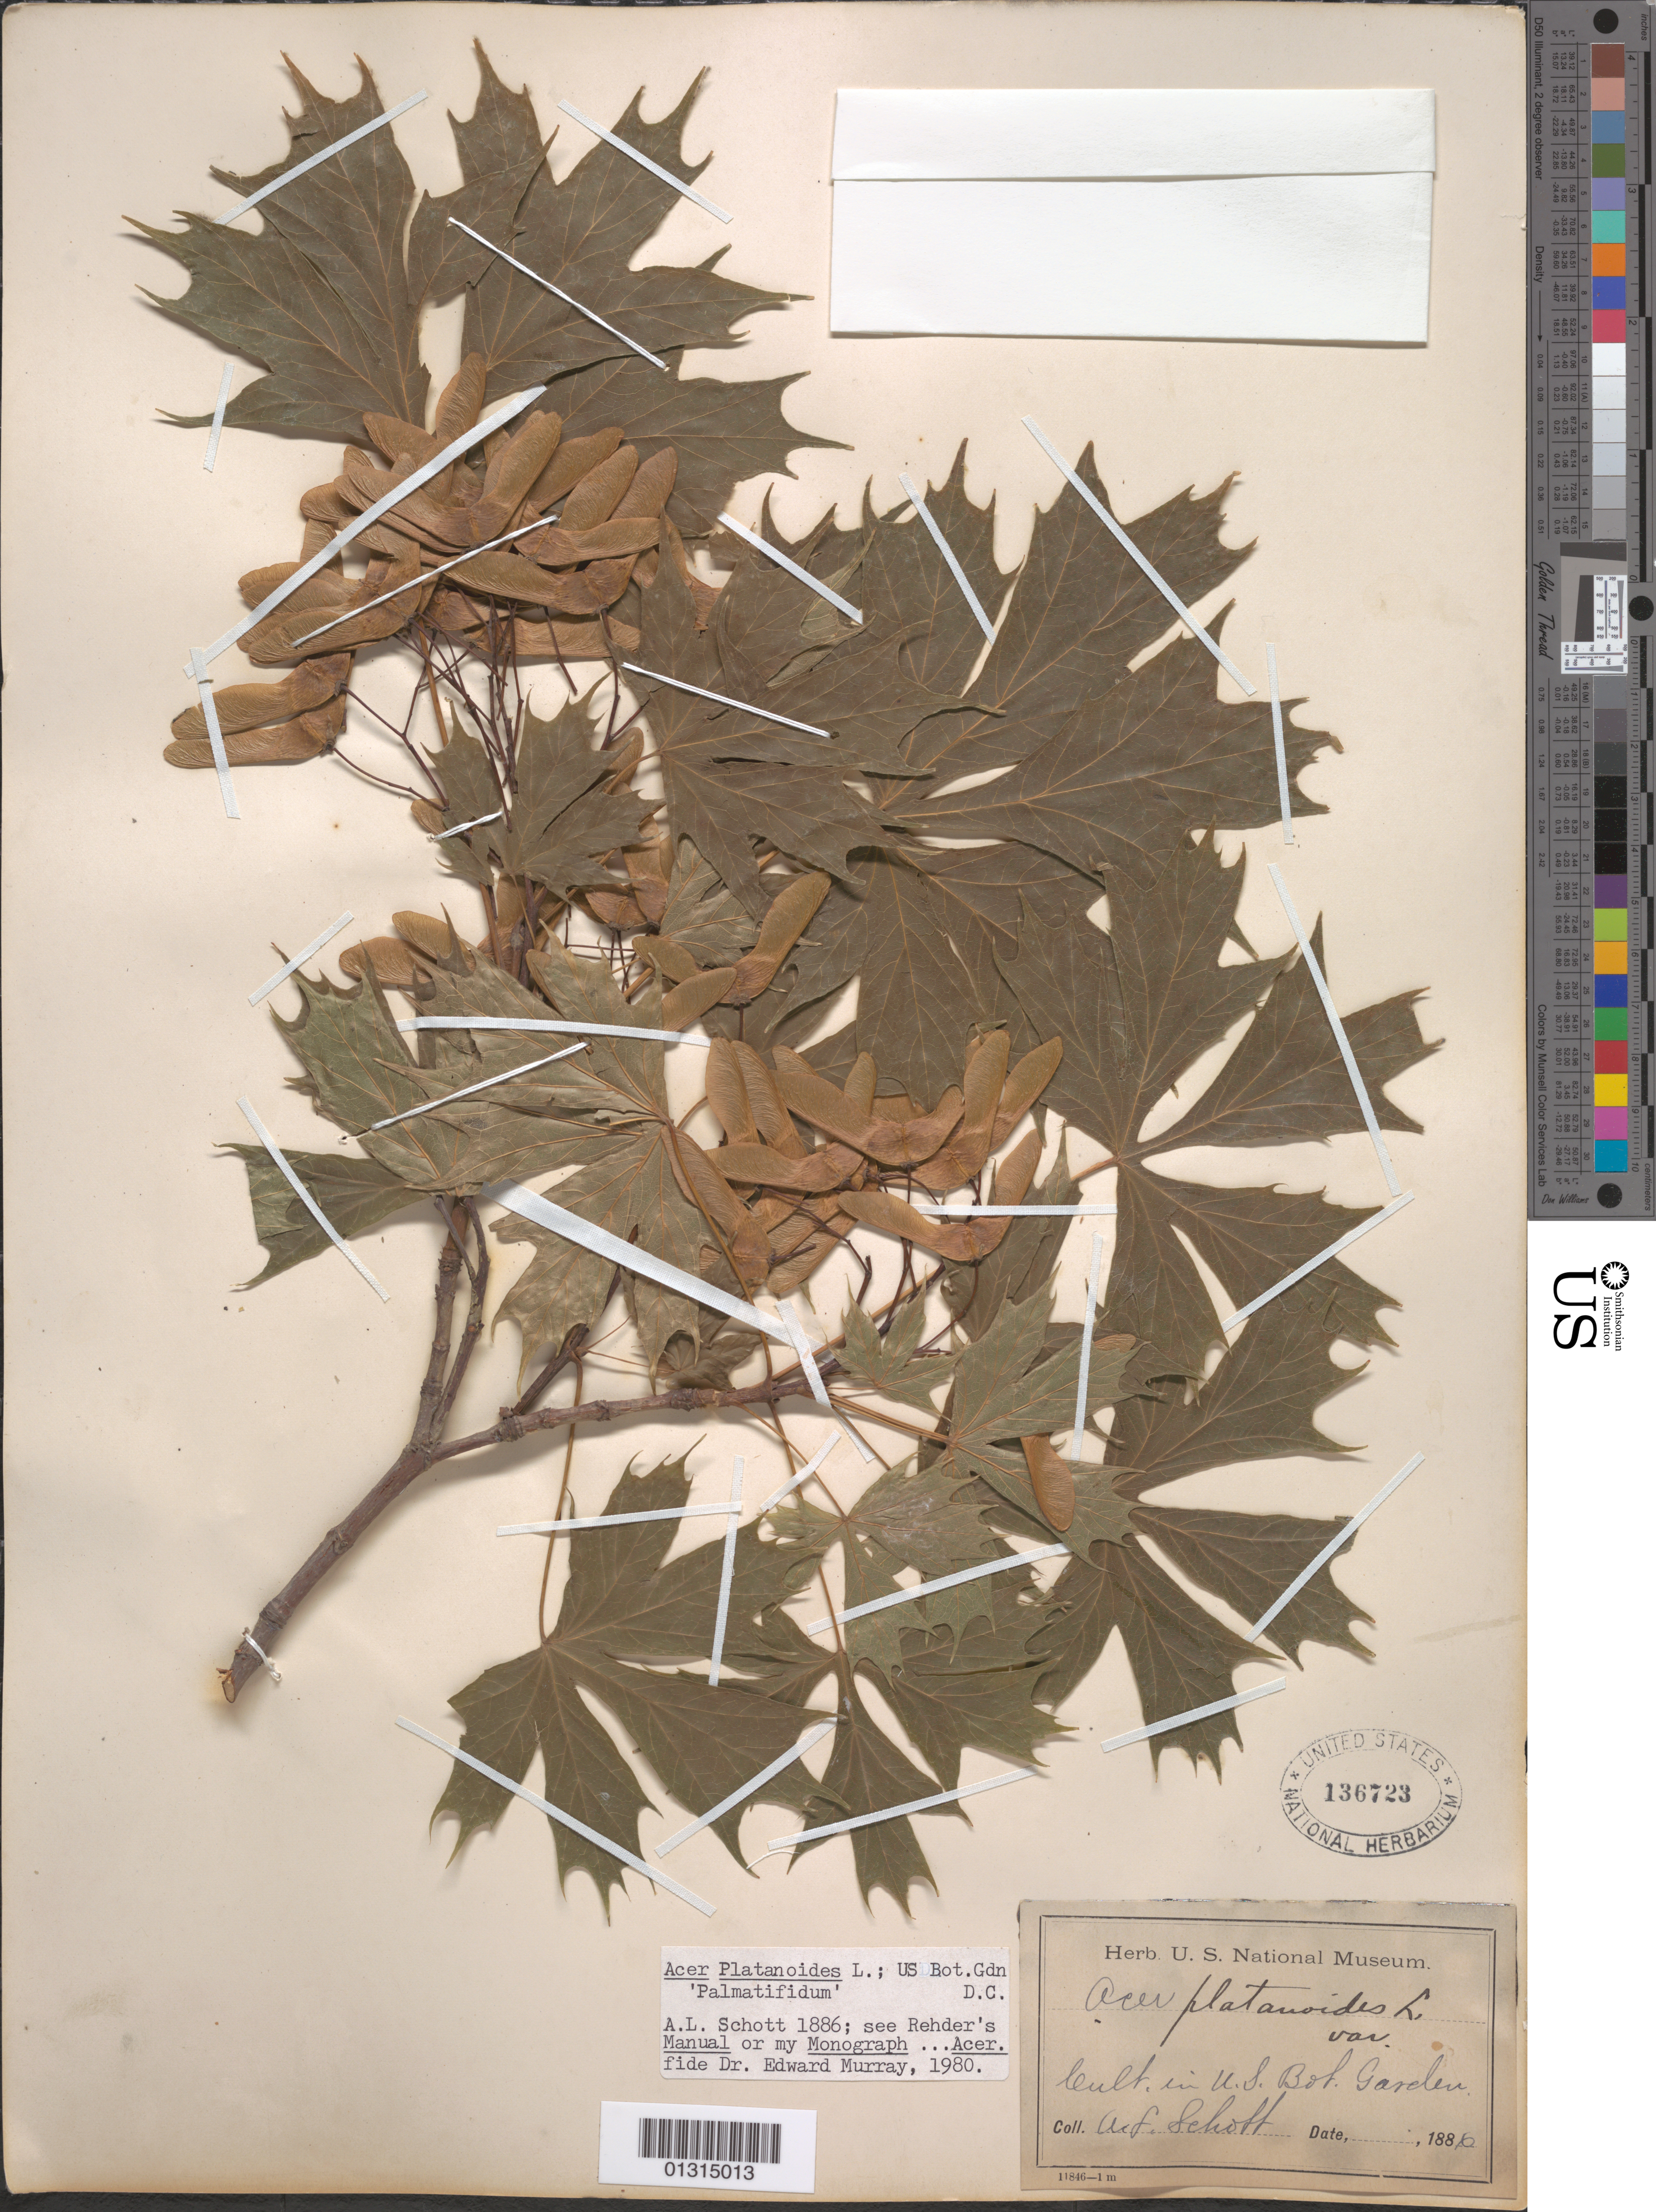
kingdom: Plantae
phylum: Tracheophyta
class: Magnoliopsida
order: Sapindales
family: Sapindaceae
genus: Acer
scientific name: Acer platanoides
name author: L.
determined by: Murray, Edward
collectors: A. L. Schott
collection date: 1886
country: United States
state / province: District of Columbia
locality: U.S. Botanic Garden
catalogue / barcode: US 136723